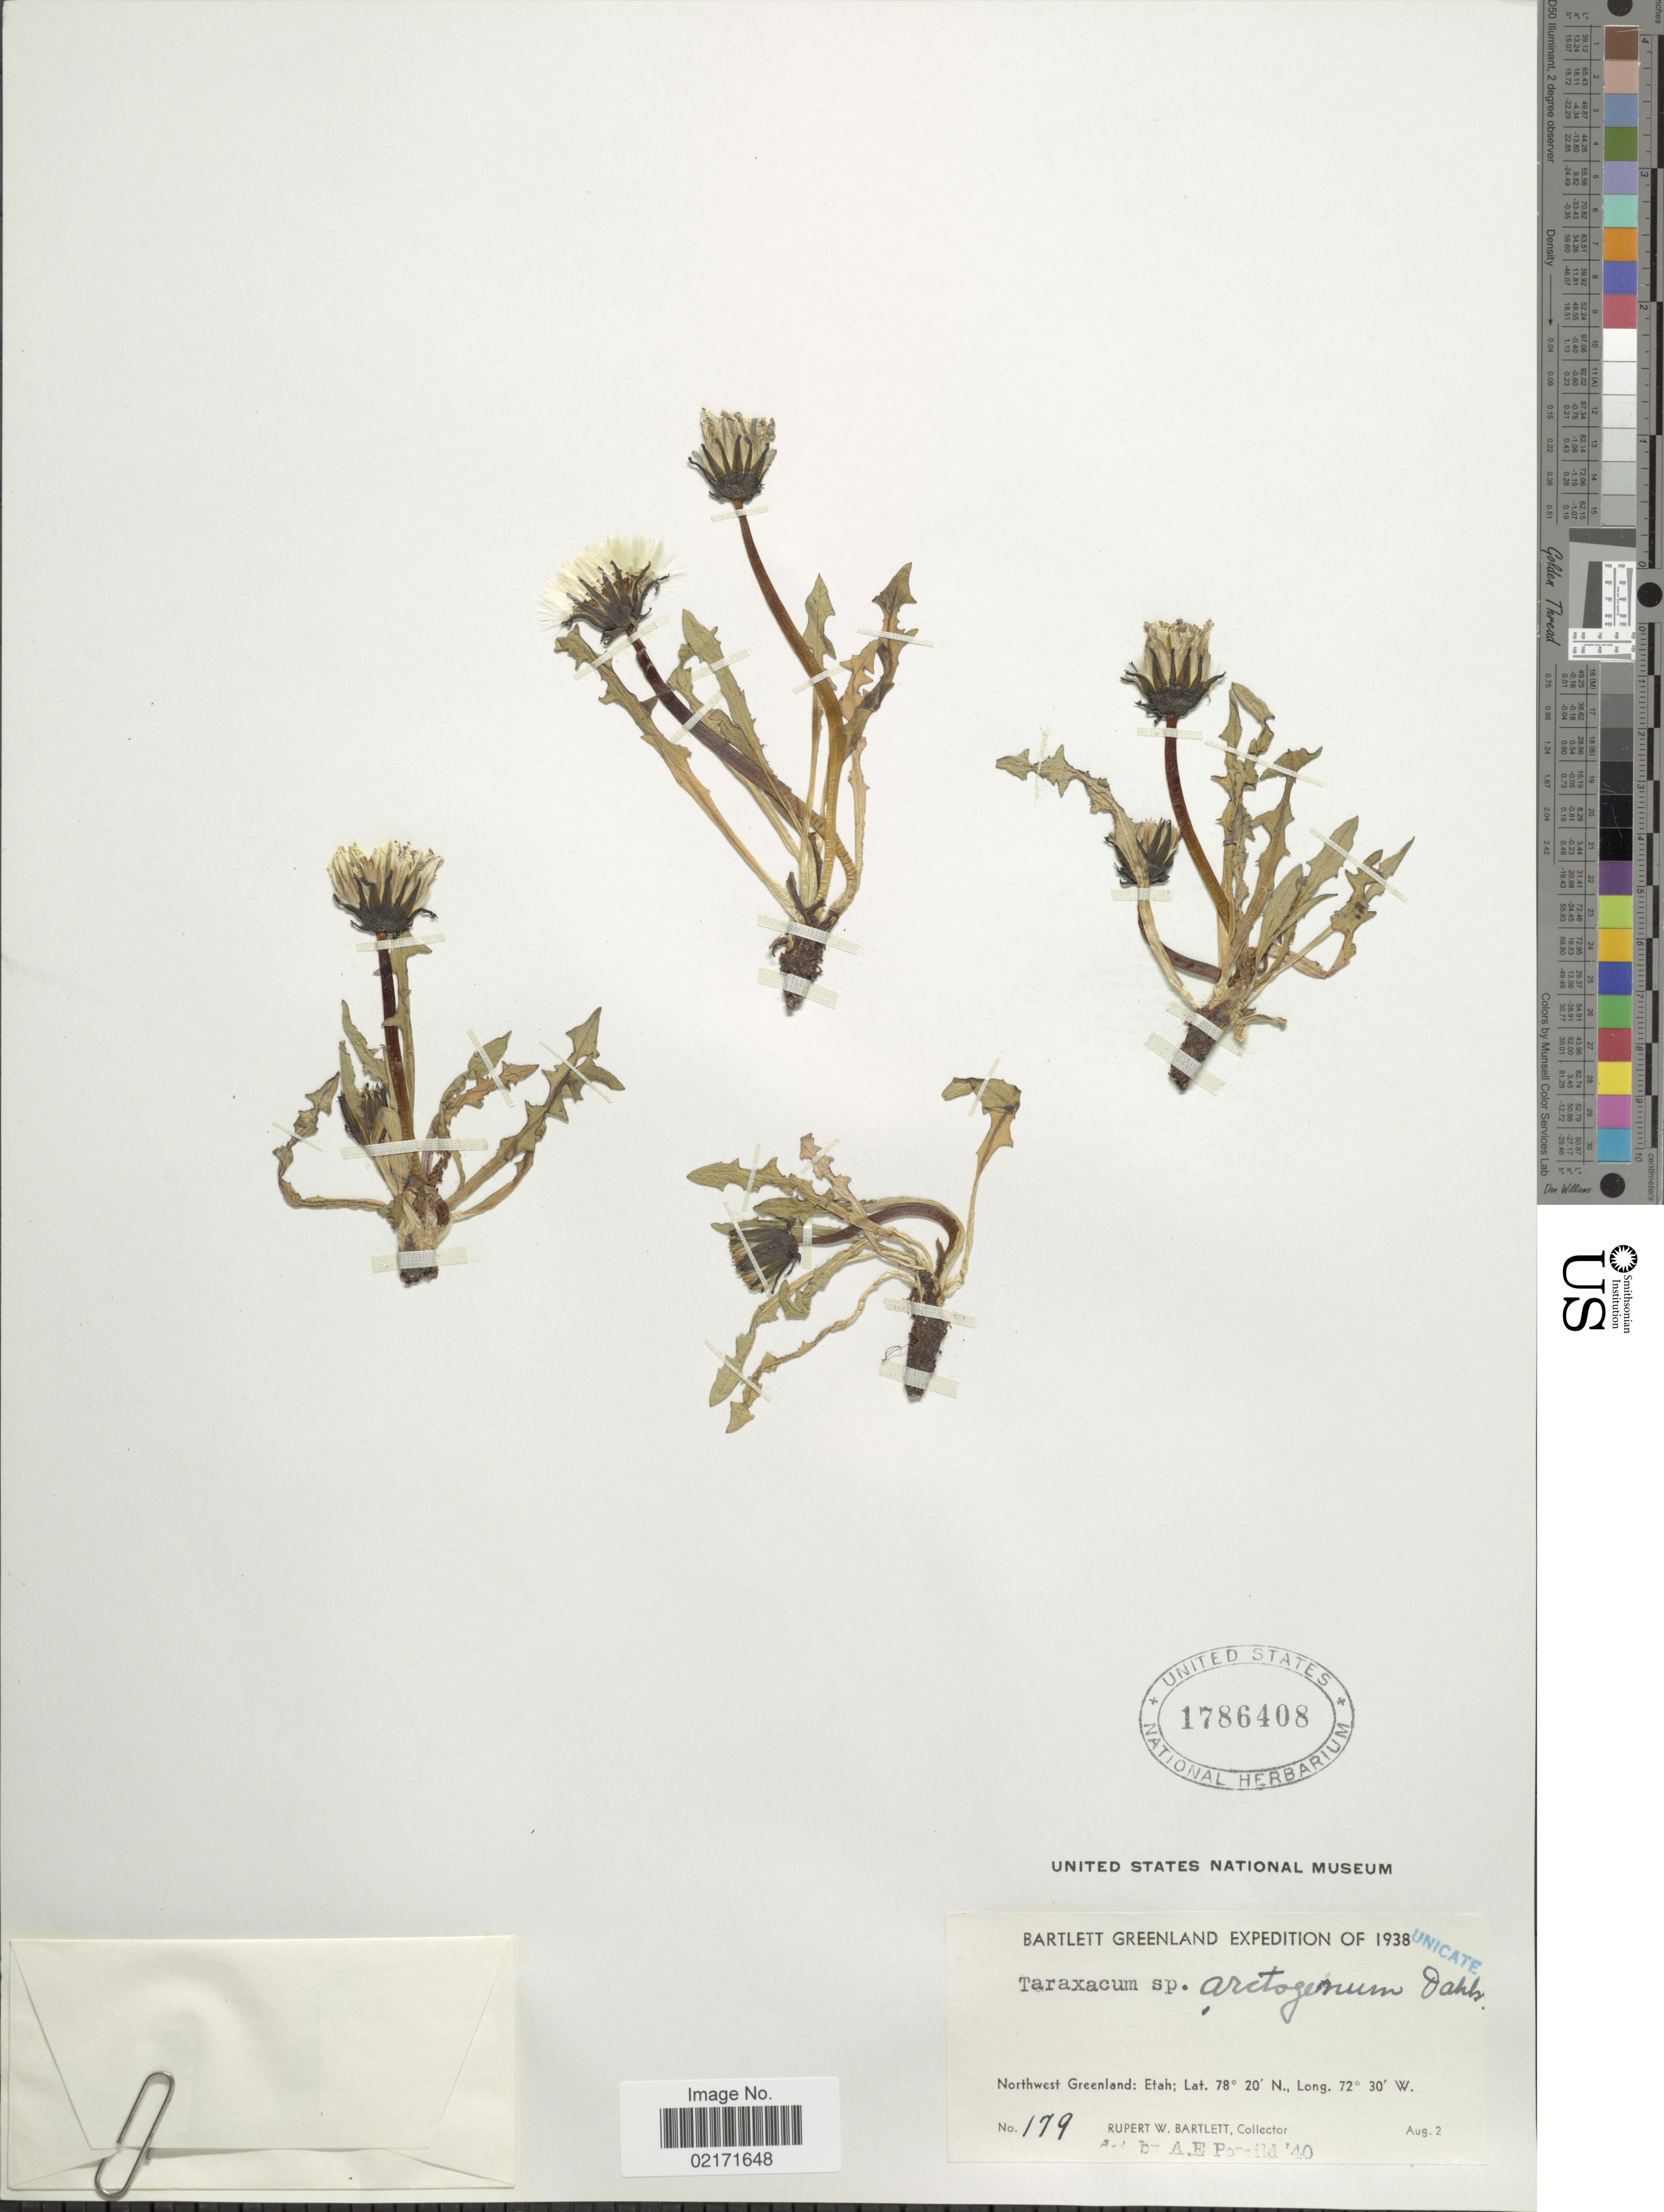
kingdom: Plantae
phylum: Tracheophyta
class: Magnoliopsida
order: Asterales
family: Asteraceae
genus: Taraxacum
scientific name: Taraxacum arctogenum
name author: Dahlst.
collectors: R. W. Bartlett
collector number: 179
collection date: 1938-08-02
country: Greenland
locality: Bartlett Greenland. Northwest Greenland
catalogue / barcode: US 1786408